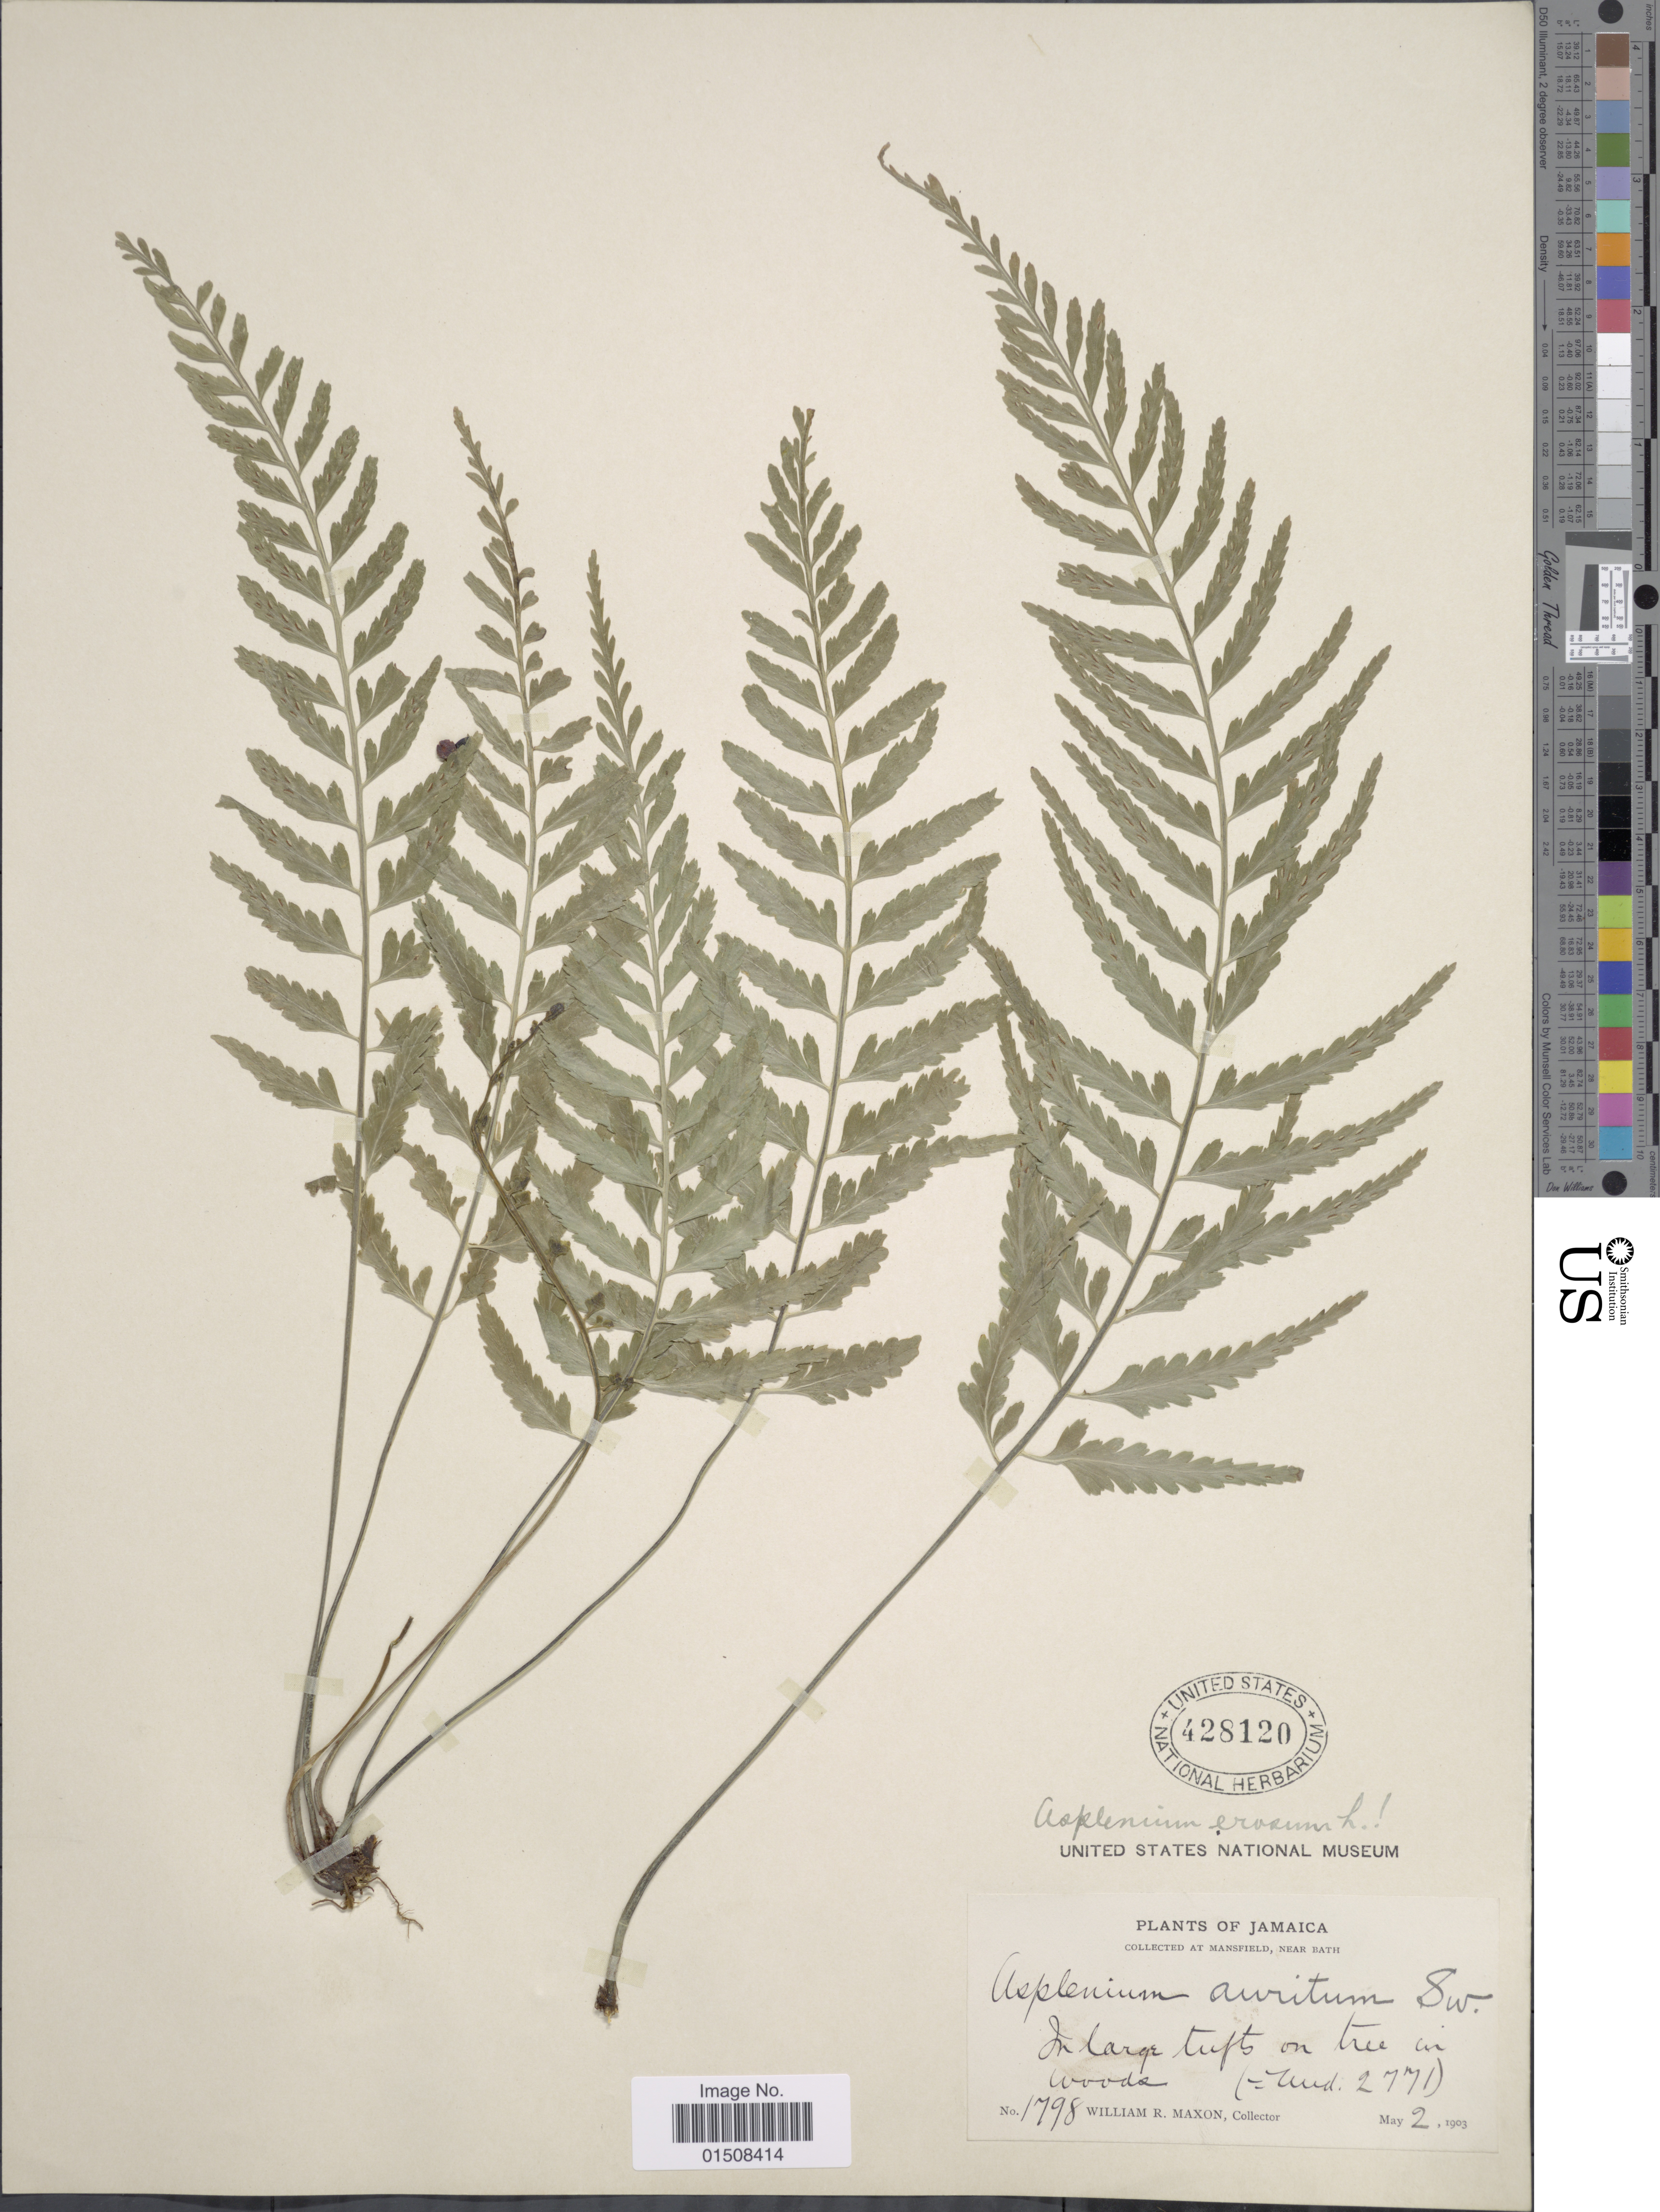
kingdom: Plantae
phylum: Tracheophyta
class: Polypodiopsida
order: Polypodiales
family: Aspleniaceae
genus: Asplenium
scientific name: Asplenium auritum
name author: Sw.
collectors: W. R. Maxon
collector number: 1798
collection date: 1903-05-02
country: Jamaica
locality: Mansfield, near Bath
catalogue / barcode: US 428120